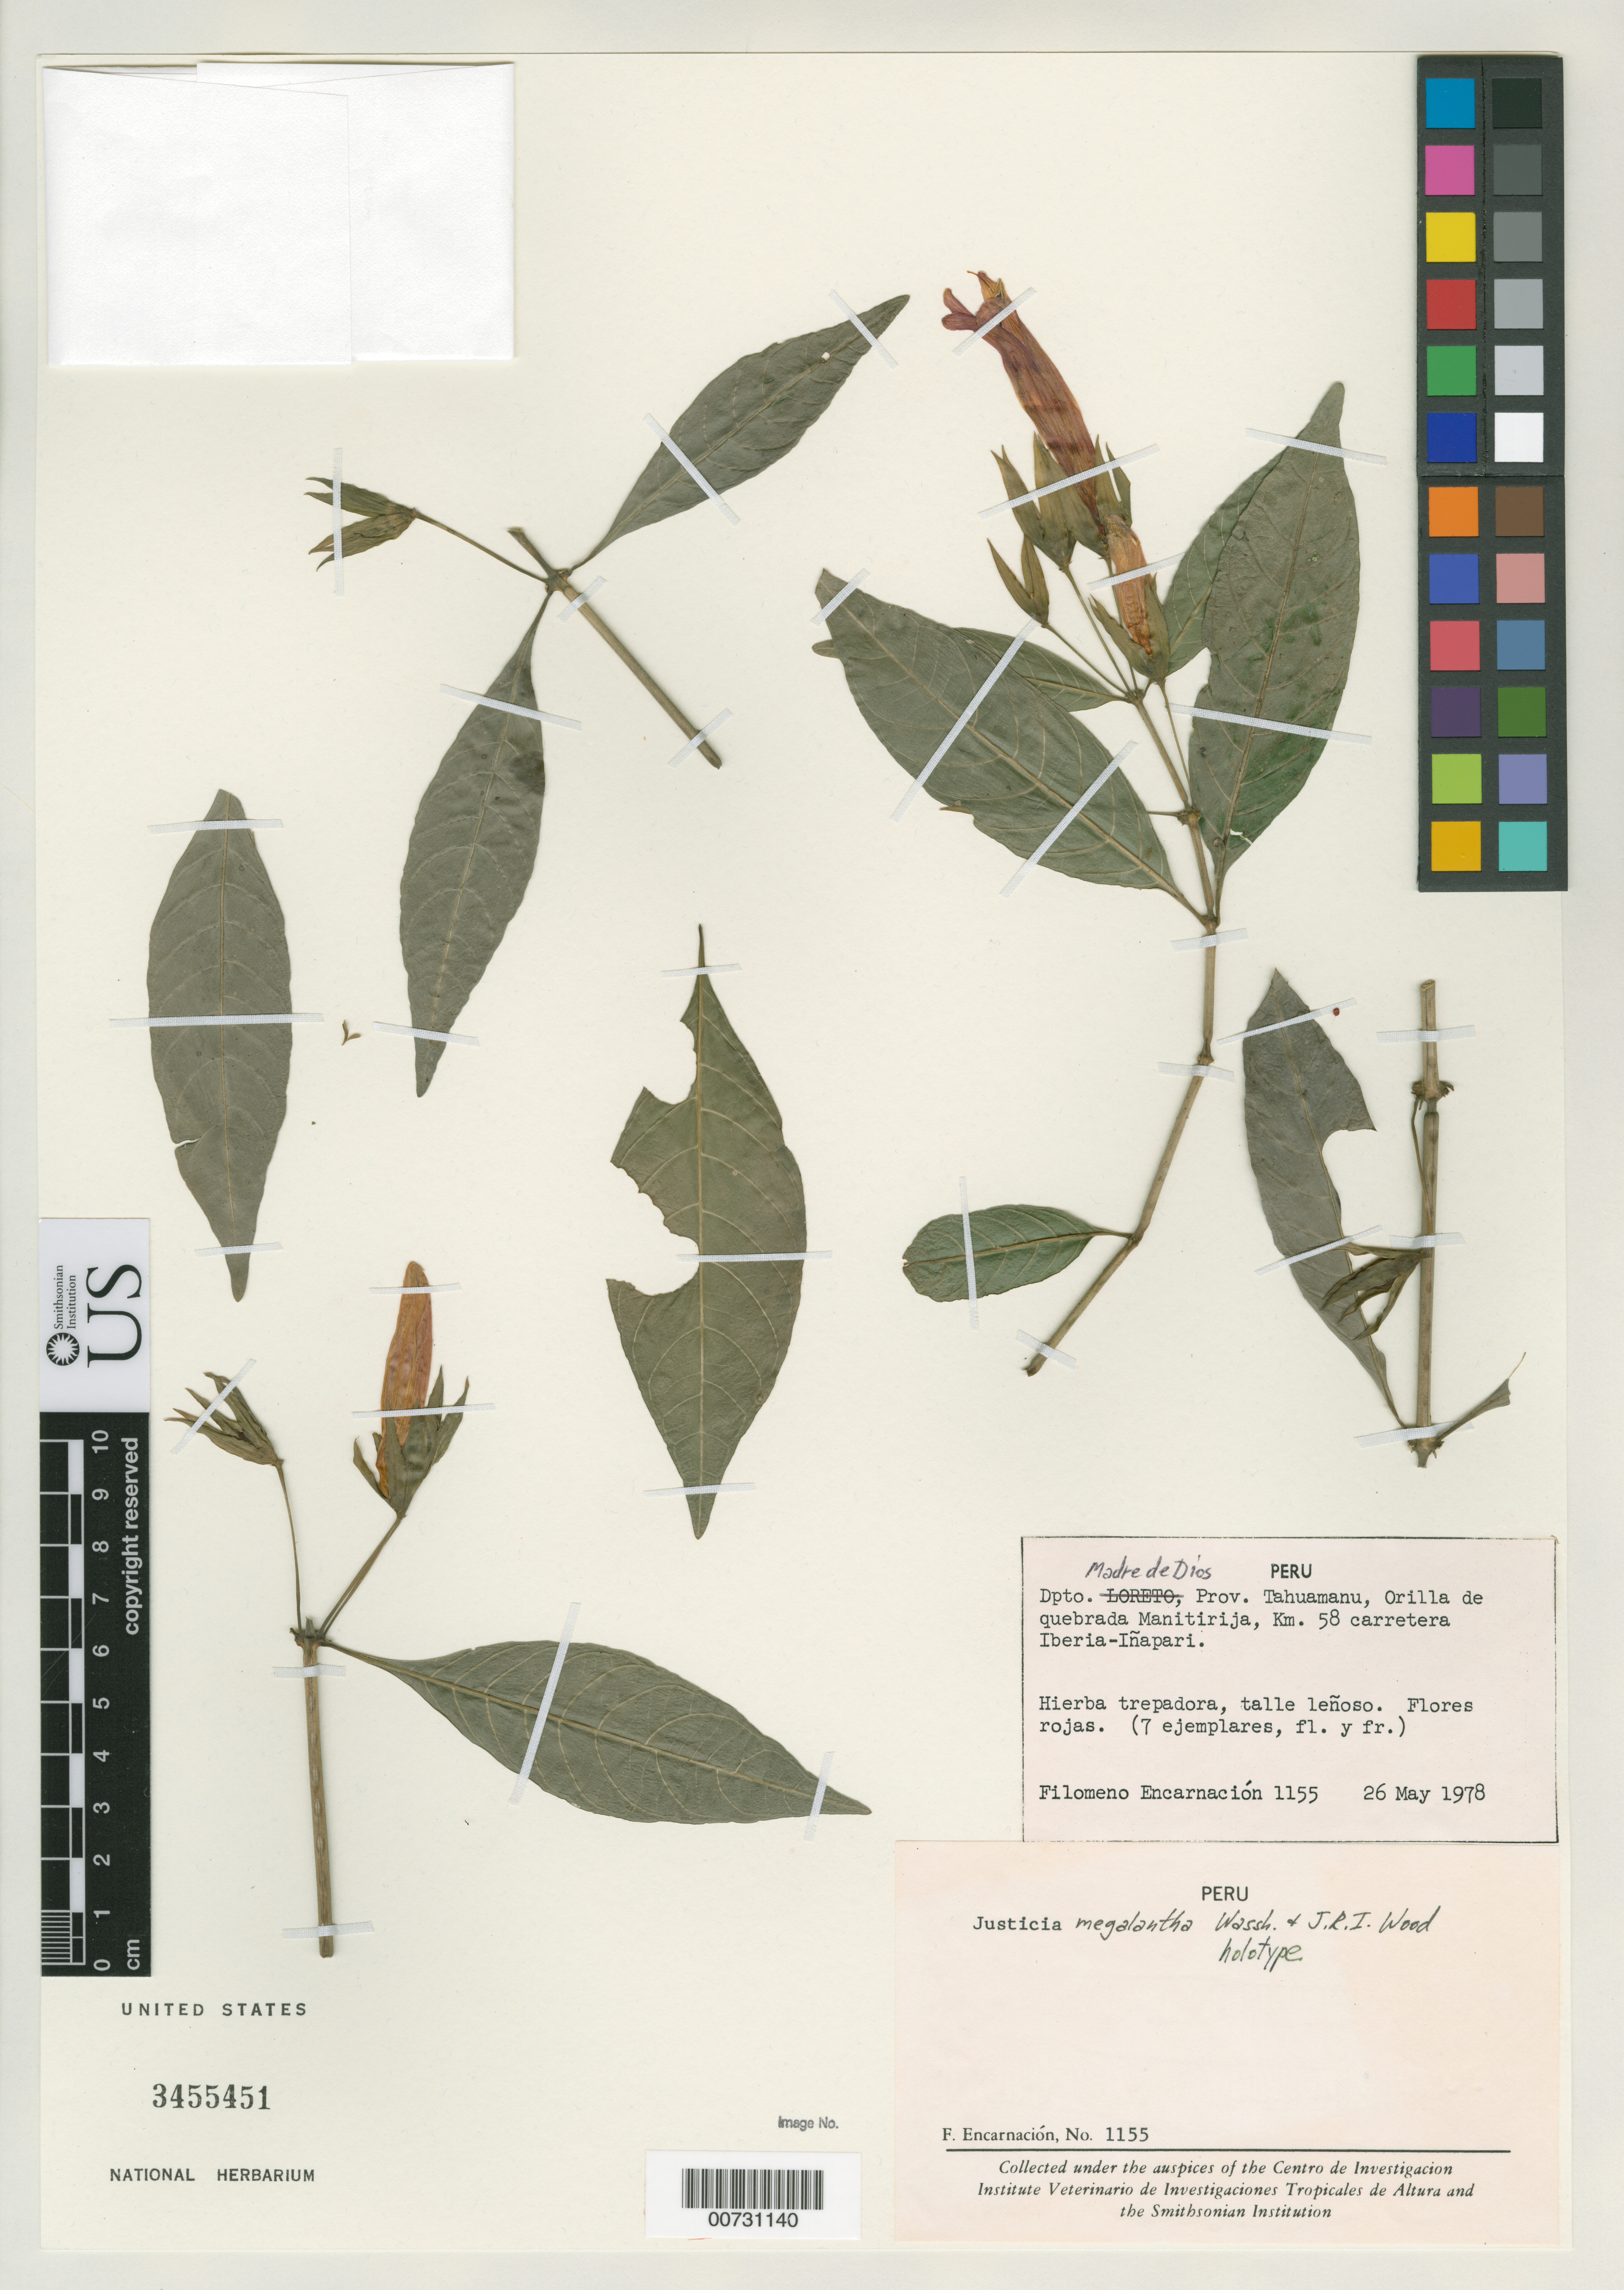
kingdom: Plantae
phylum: Tracheophyta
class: Magnoliopsida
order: Lamiales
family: Acanthaceae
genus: Justicia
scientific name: Justicia megalantha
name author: Wassh. & J.R.I. Wood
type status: Holotype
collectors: F. Encarnación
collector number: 1155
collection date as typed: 26 May 1978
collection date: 1978-05-26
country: Peru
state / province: Madre de Dios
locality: Dpto. Madre de Dios, Prov. Tahuamanu, Orilla de quebrada Manitirija, Km. 58 carretera Iberia-Iñapari.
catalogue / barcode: US 3455451